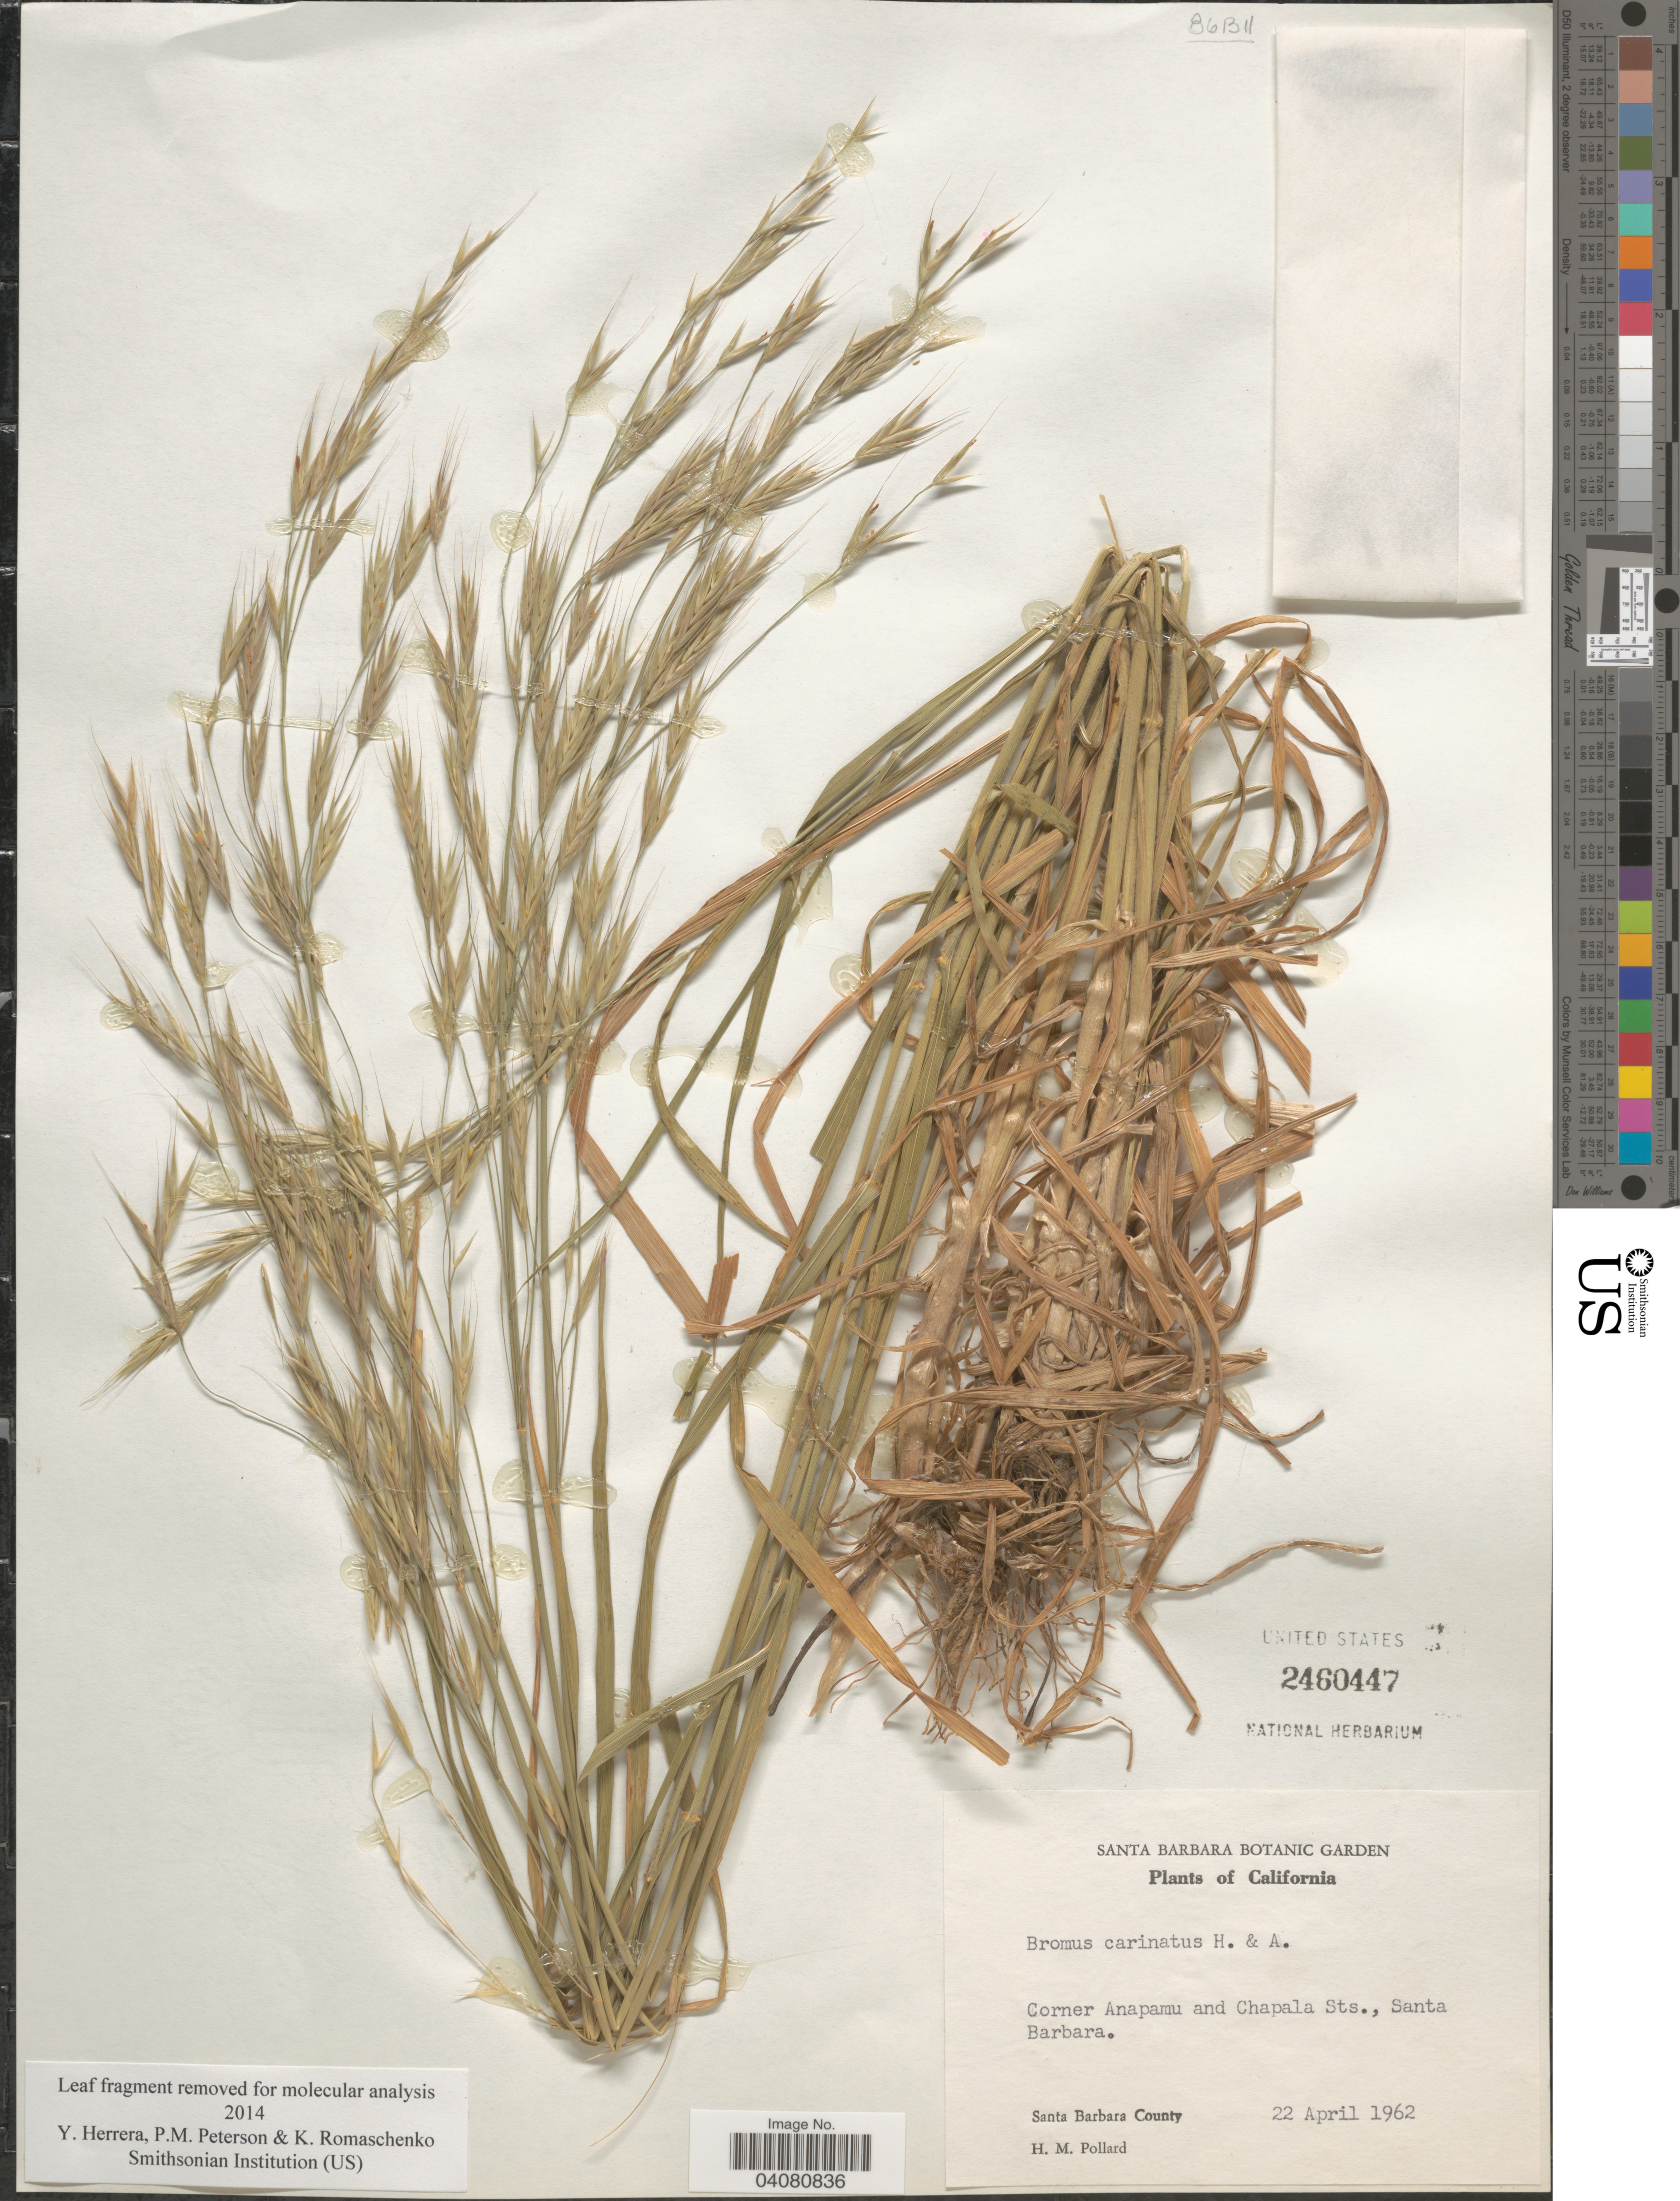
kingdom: Plantae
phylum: Tracheophyta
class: Liliopsida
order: Poales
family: Poaceae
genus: Bromus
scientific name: Bromus carinatus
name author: Hook. & Arn.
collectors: H. M. Pollard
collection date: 1962-04-22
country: United States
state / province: California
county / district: Santa Barbara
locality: Corner Anapamu and Chapala Sts., Santa Barbara.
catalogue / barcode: US 2460447